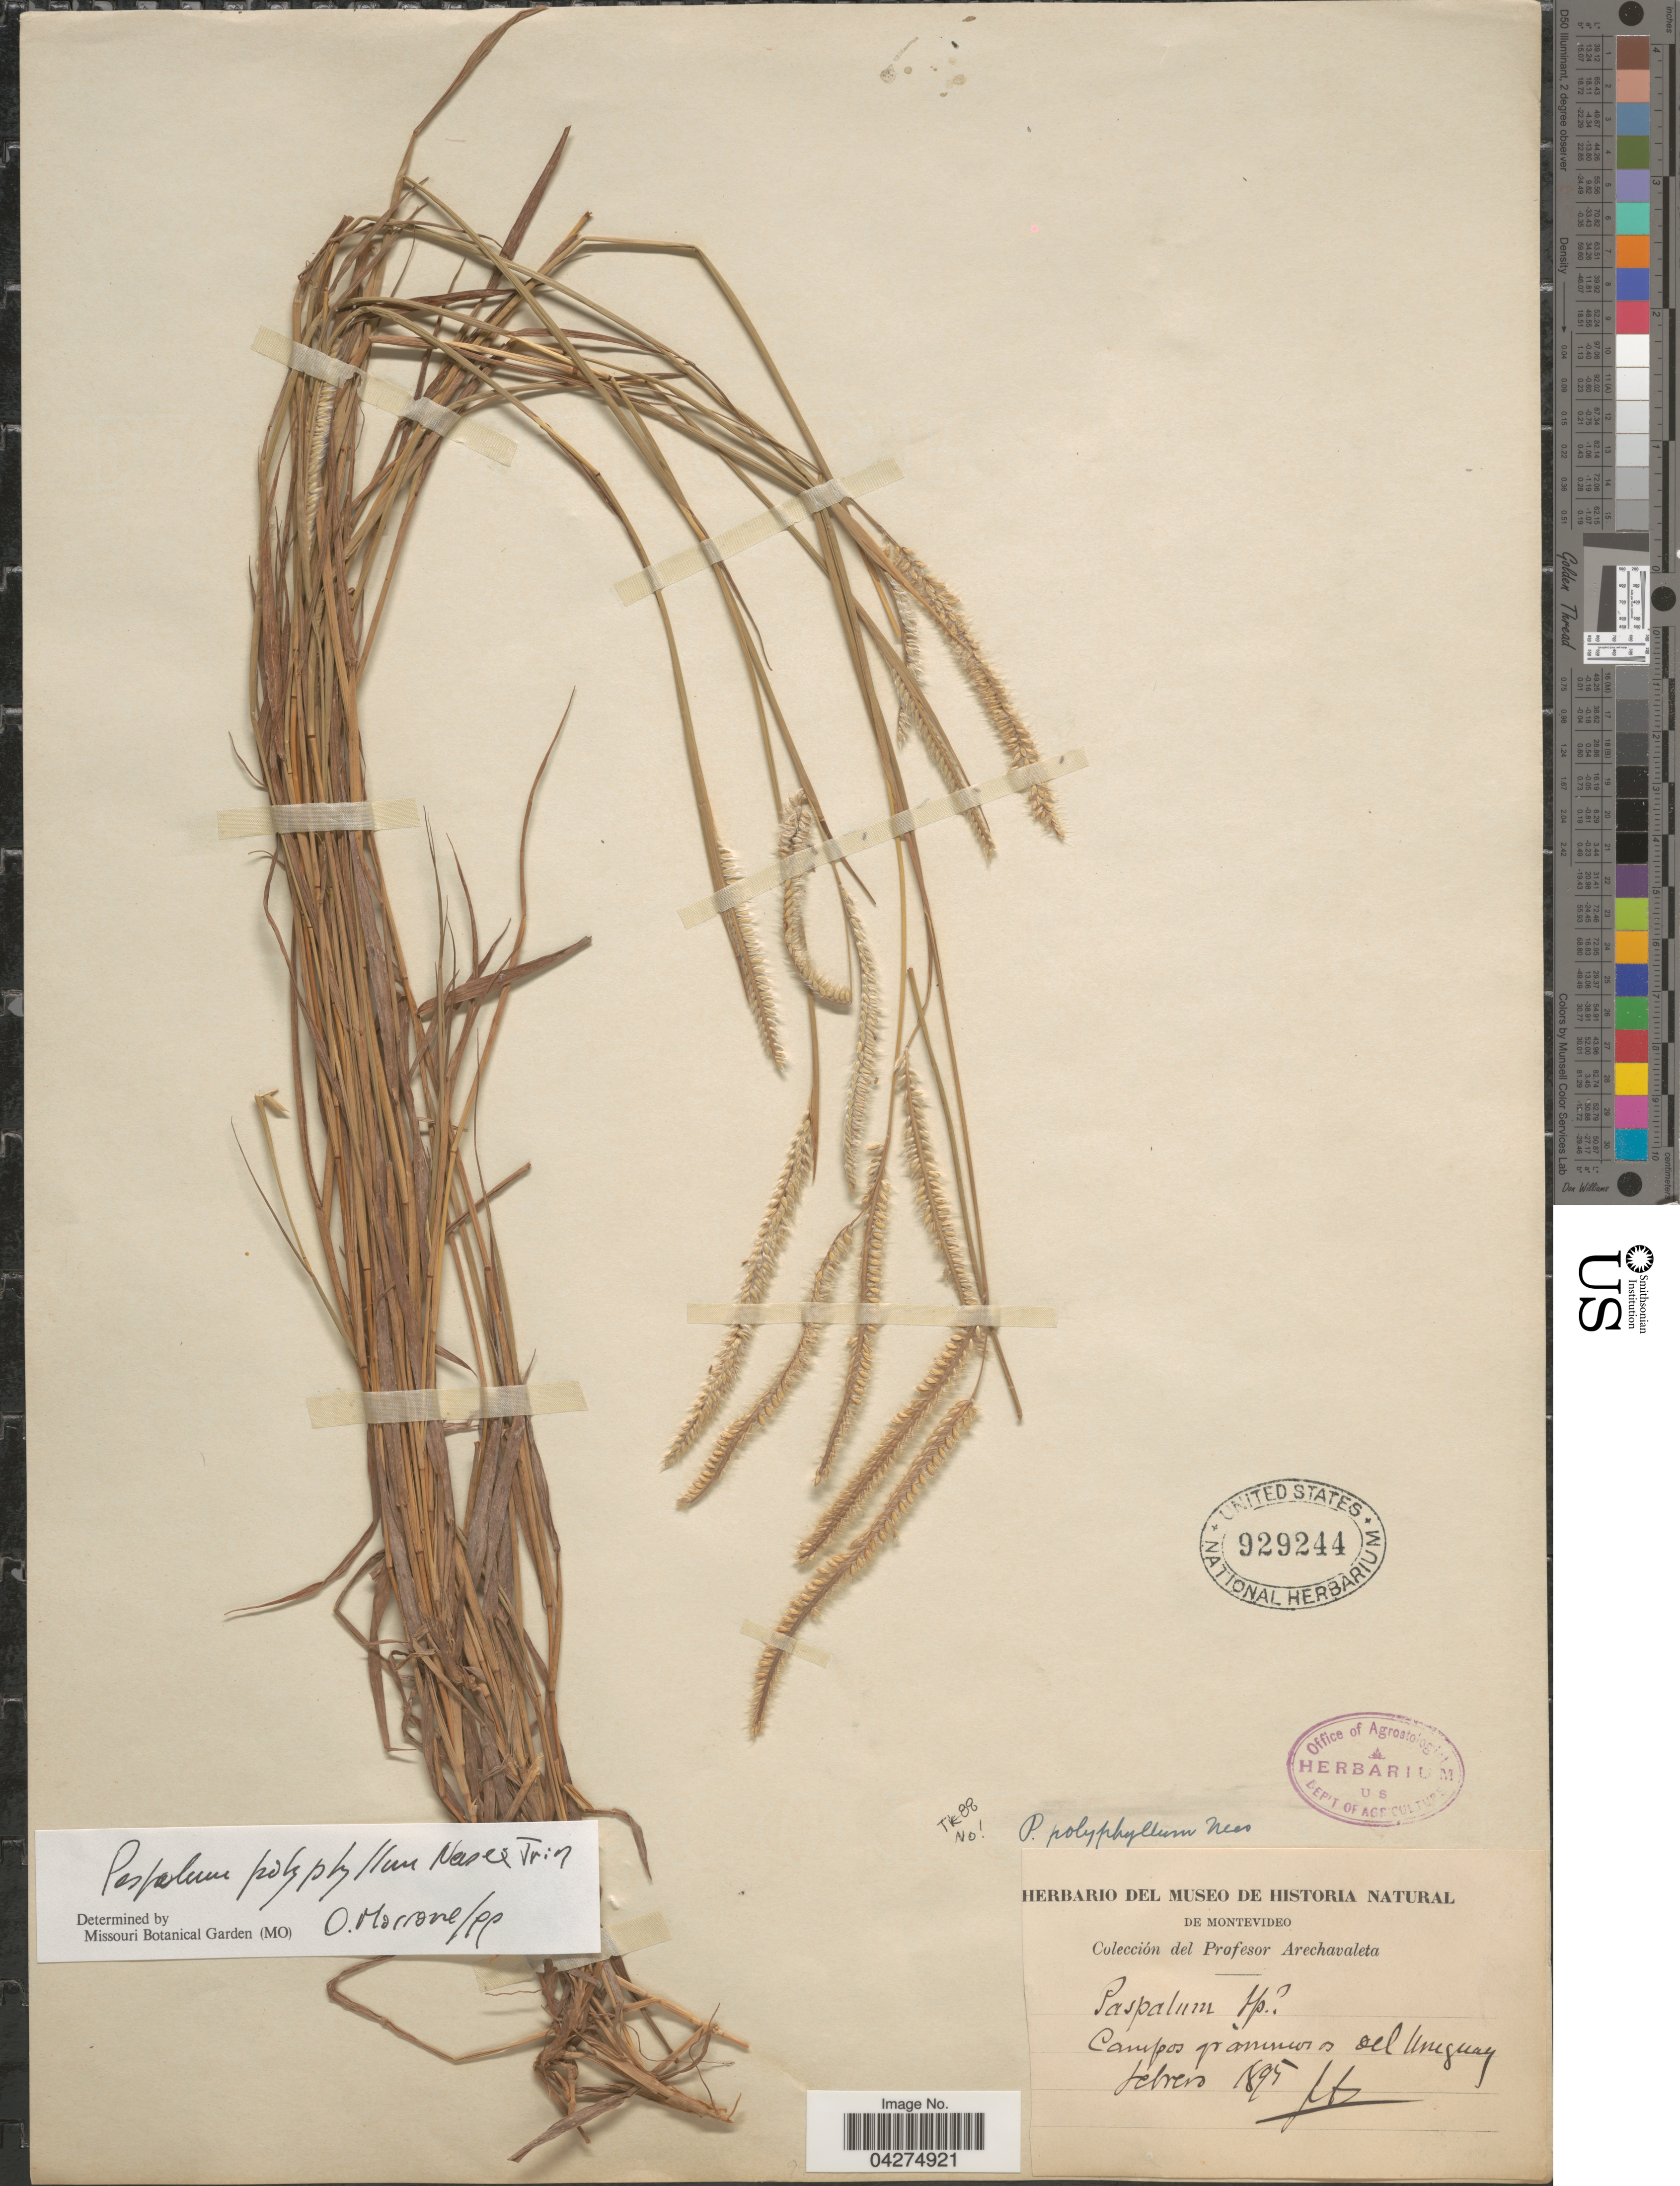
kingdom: Plantae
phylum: Tracheophyta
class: Liliopsida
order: Poales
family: Poaceae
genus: Paspalum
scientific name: Paspalum polyphyllum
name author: Nees ex Trin.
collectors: J. Arechavaleta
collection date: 1895-02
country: Uruguay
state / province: Montevideo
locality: Campos graminosos del Uruguay.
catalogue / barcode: US 929244